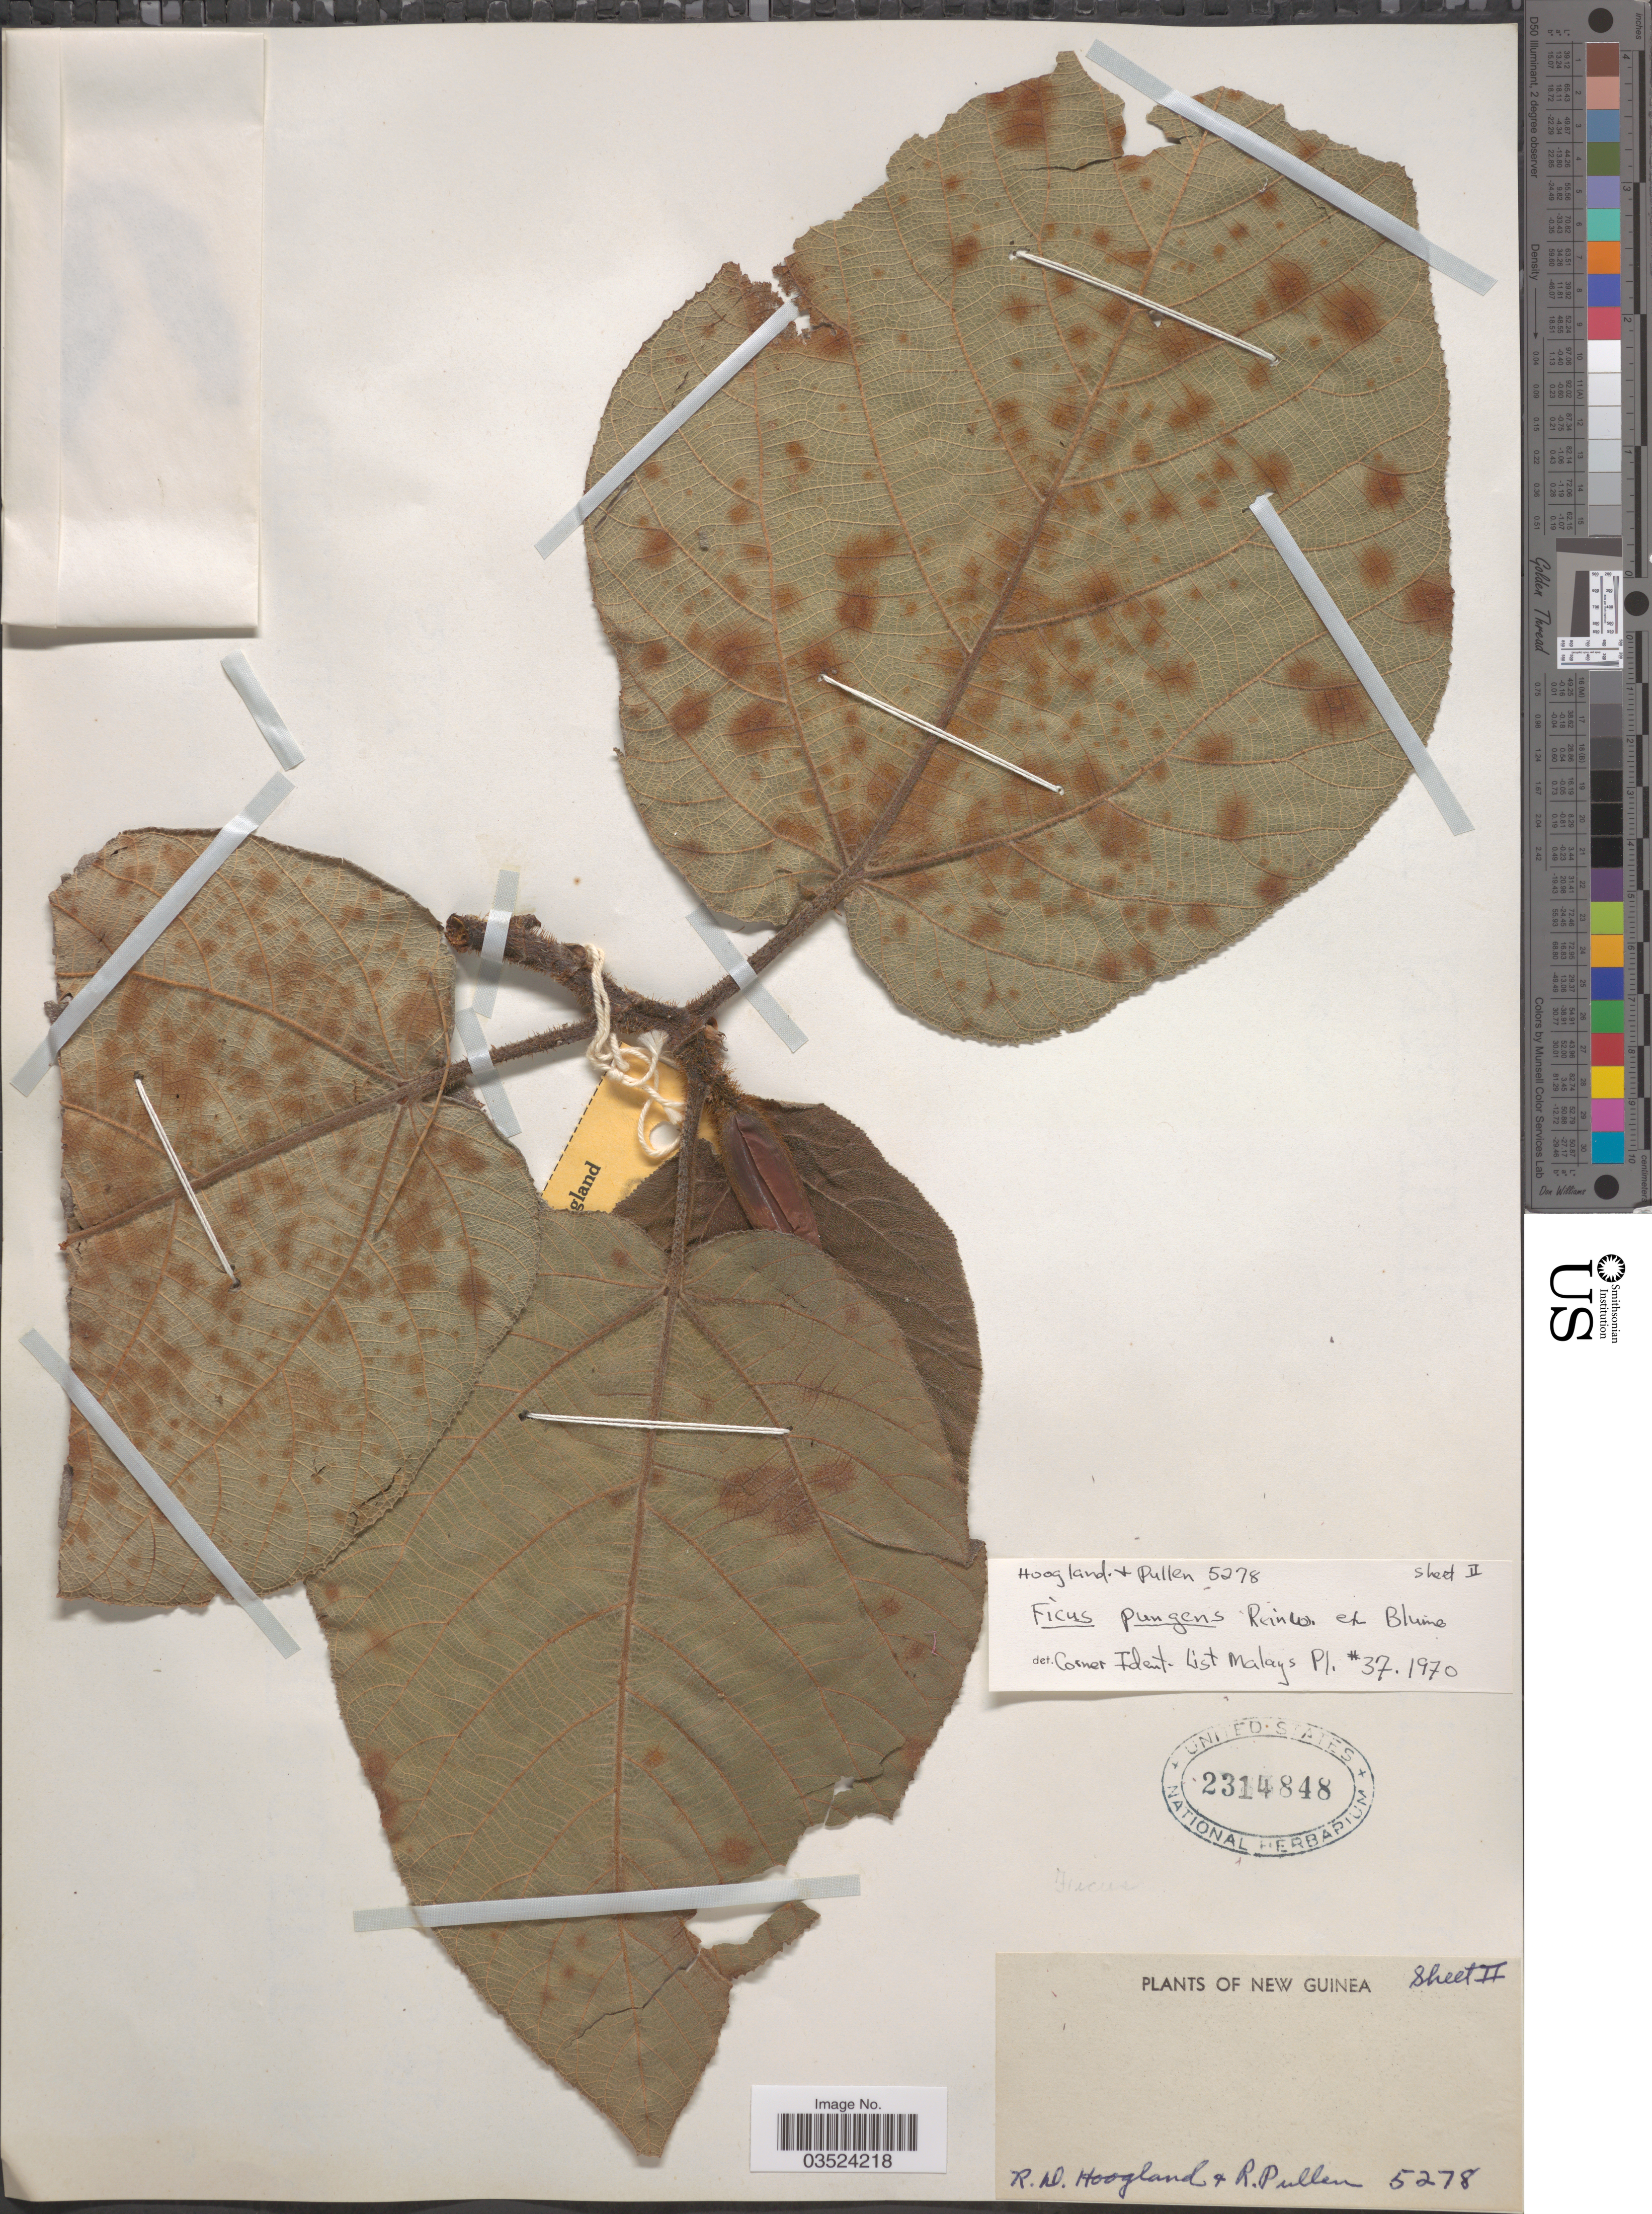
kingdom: Plantae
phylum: Tracheophyta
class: Magnoliopsida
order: Rosales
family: Moraceae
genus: Ficus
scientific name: Ficus pungens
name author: Reinw. ex Blume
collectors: R. D. Hoogland & R. Pullen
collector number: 5278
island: New Guinea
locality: New Guinea.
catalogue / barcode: US 2314848